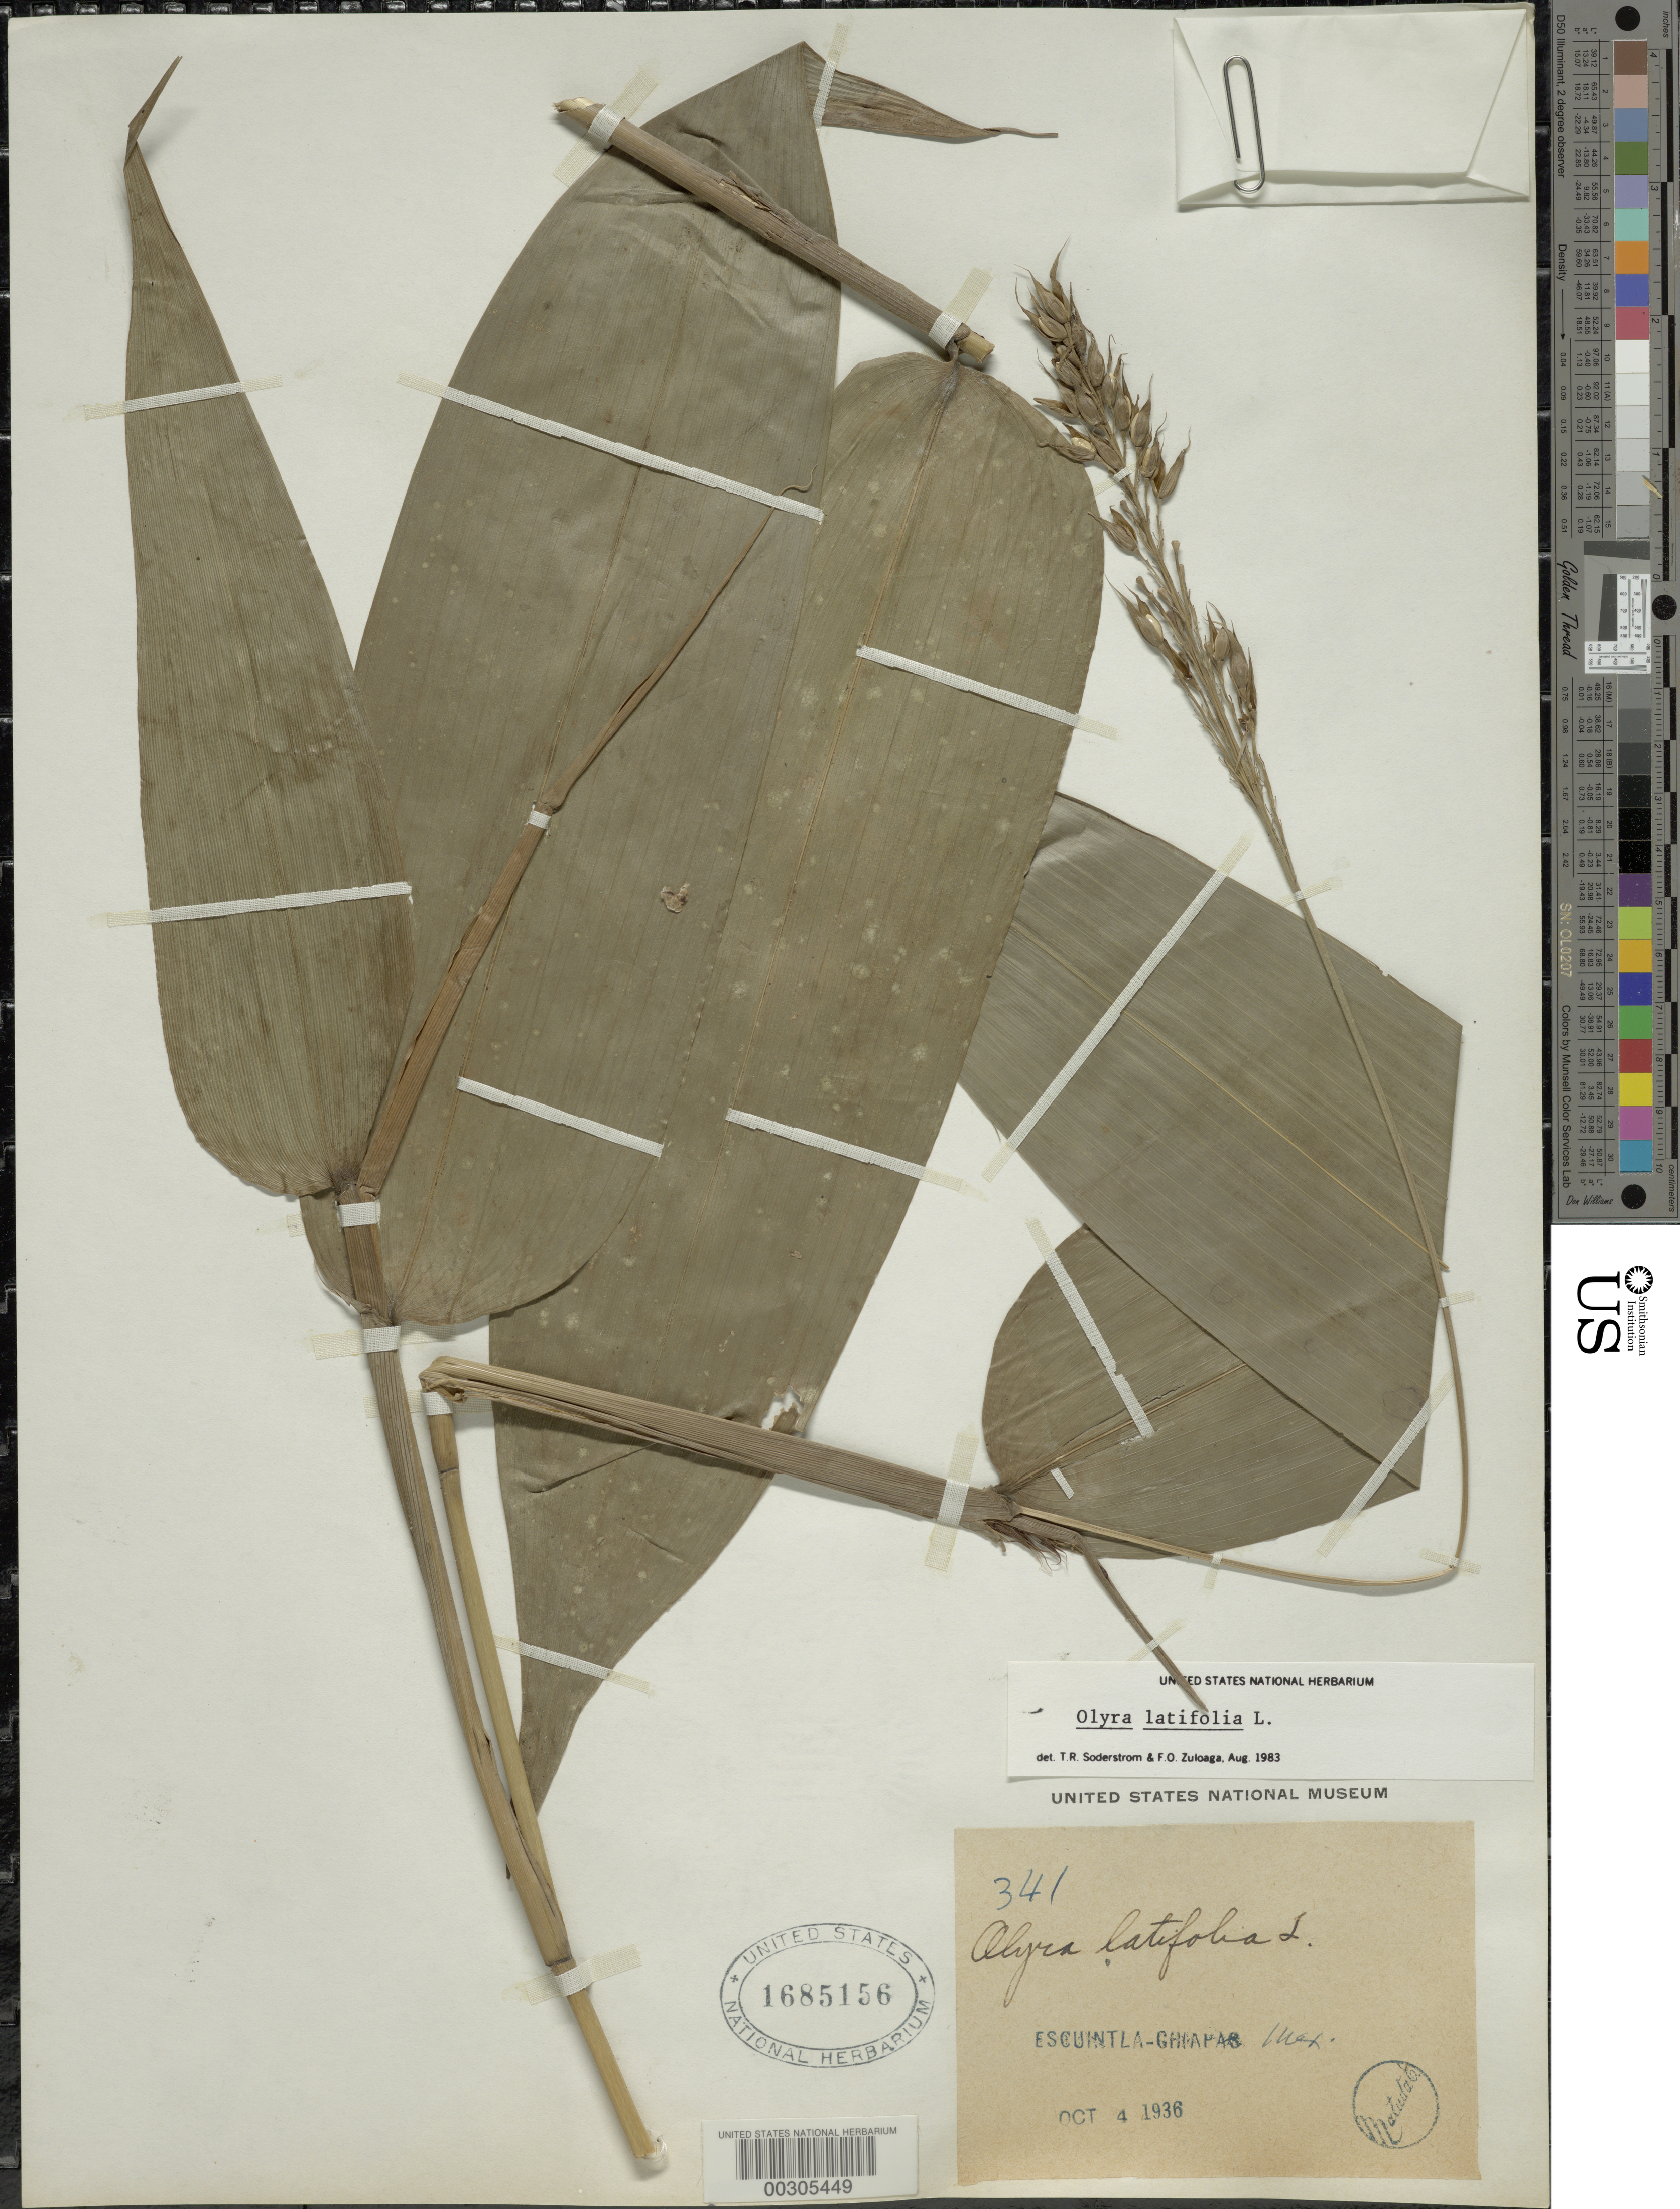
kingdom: Plantae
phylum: Tracheophyta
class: Liliopsida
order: Poales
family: Poaceae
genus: Olyra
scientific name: Olyra latifolia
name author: L.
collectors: E. Matuda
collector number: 341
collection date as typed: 04 Oct 1936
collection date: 1936-10-04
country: Mexico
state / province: Chiapas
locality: Escuintla - Chiapas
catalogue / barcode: US 1685156